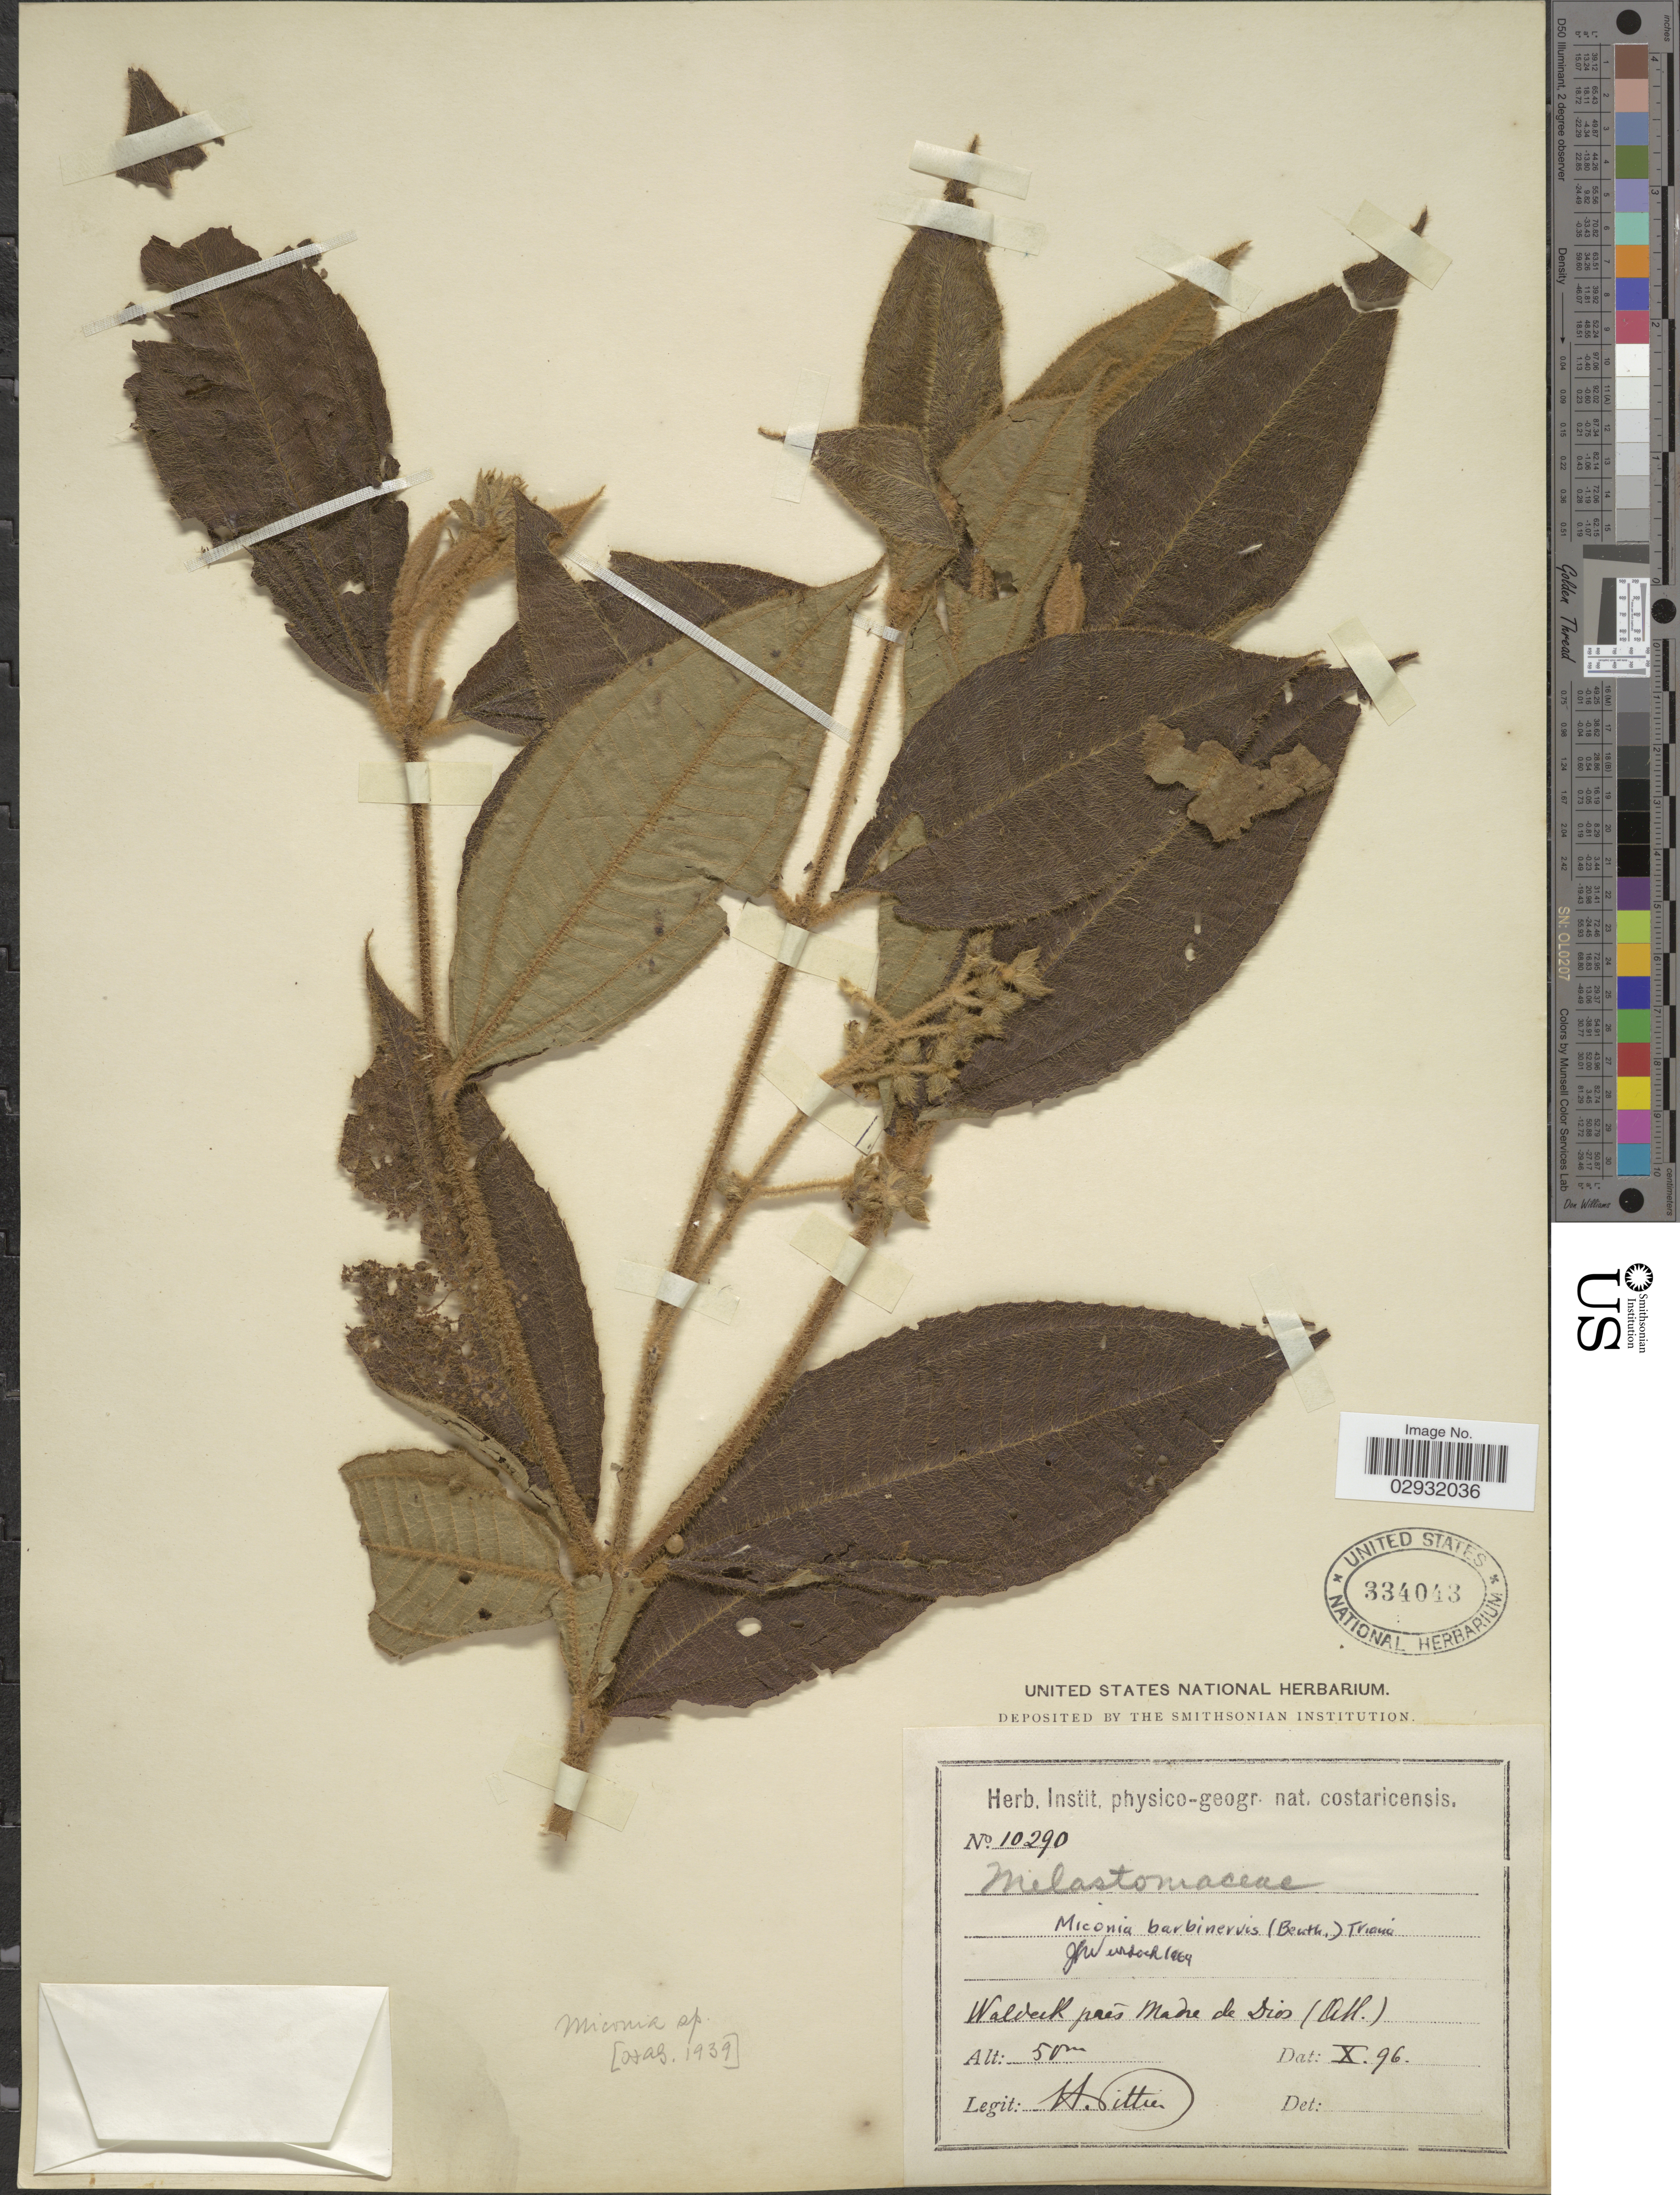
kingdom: Plantae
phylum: Tracheophyta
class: Magnoliopsida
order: Myrtales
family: Melastomataceae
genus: Miconia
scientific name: Miconia barbinervis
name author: (Benth.) Triana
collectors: H. F. Pittier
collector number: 10290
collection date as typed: Transcribed d/m/y: /10/96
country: Costa Rica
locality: Waldeck paés Madre de Dios (Atl.)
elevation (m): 50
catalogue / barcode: US 334043